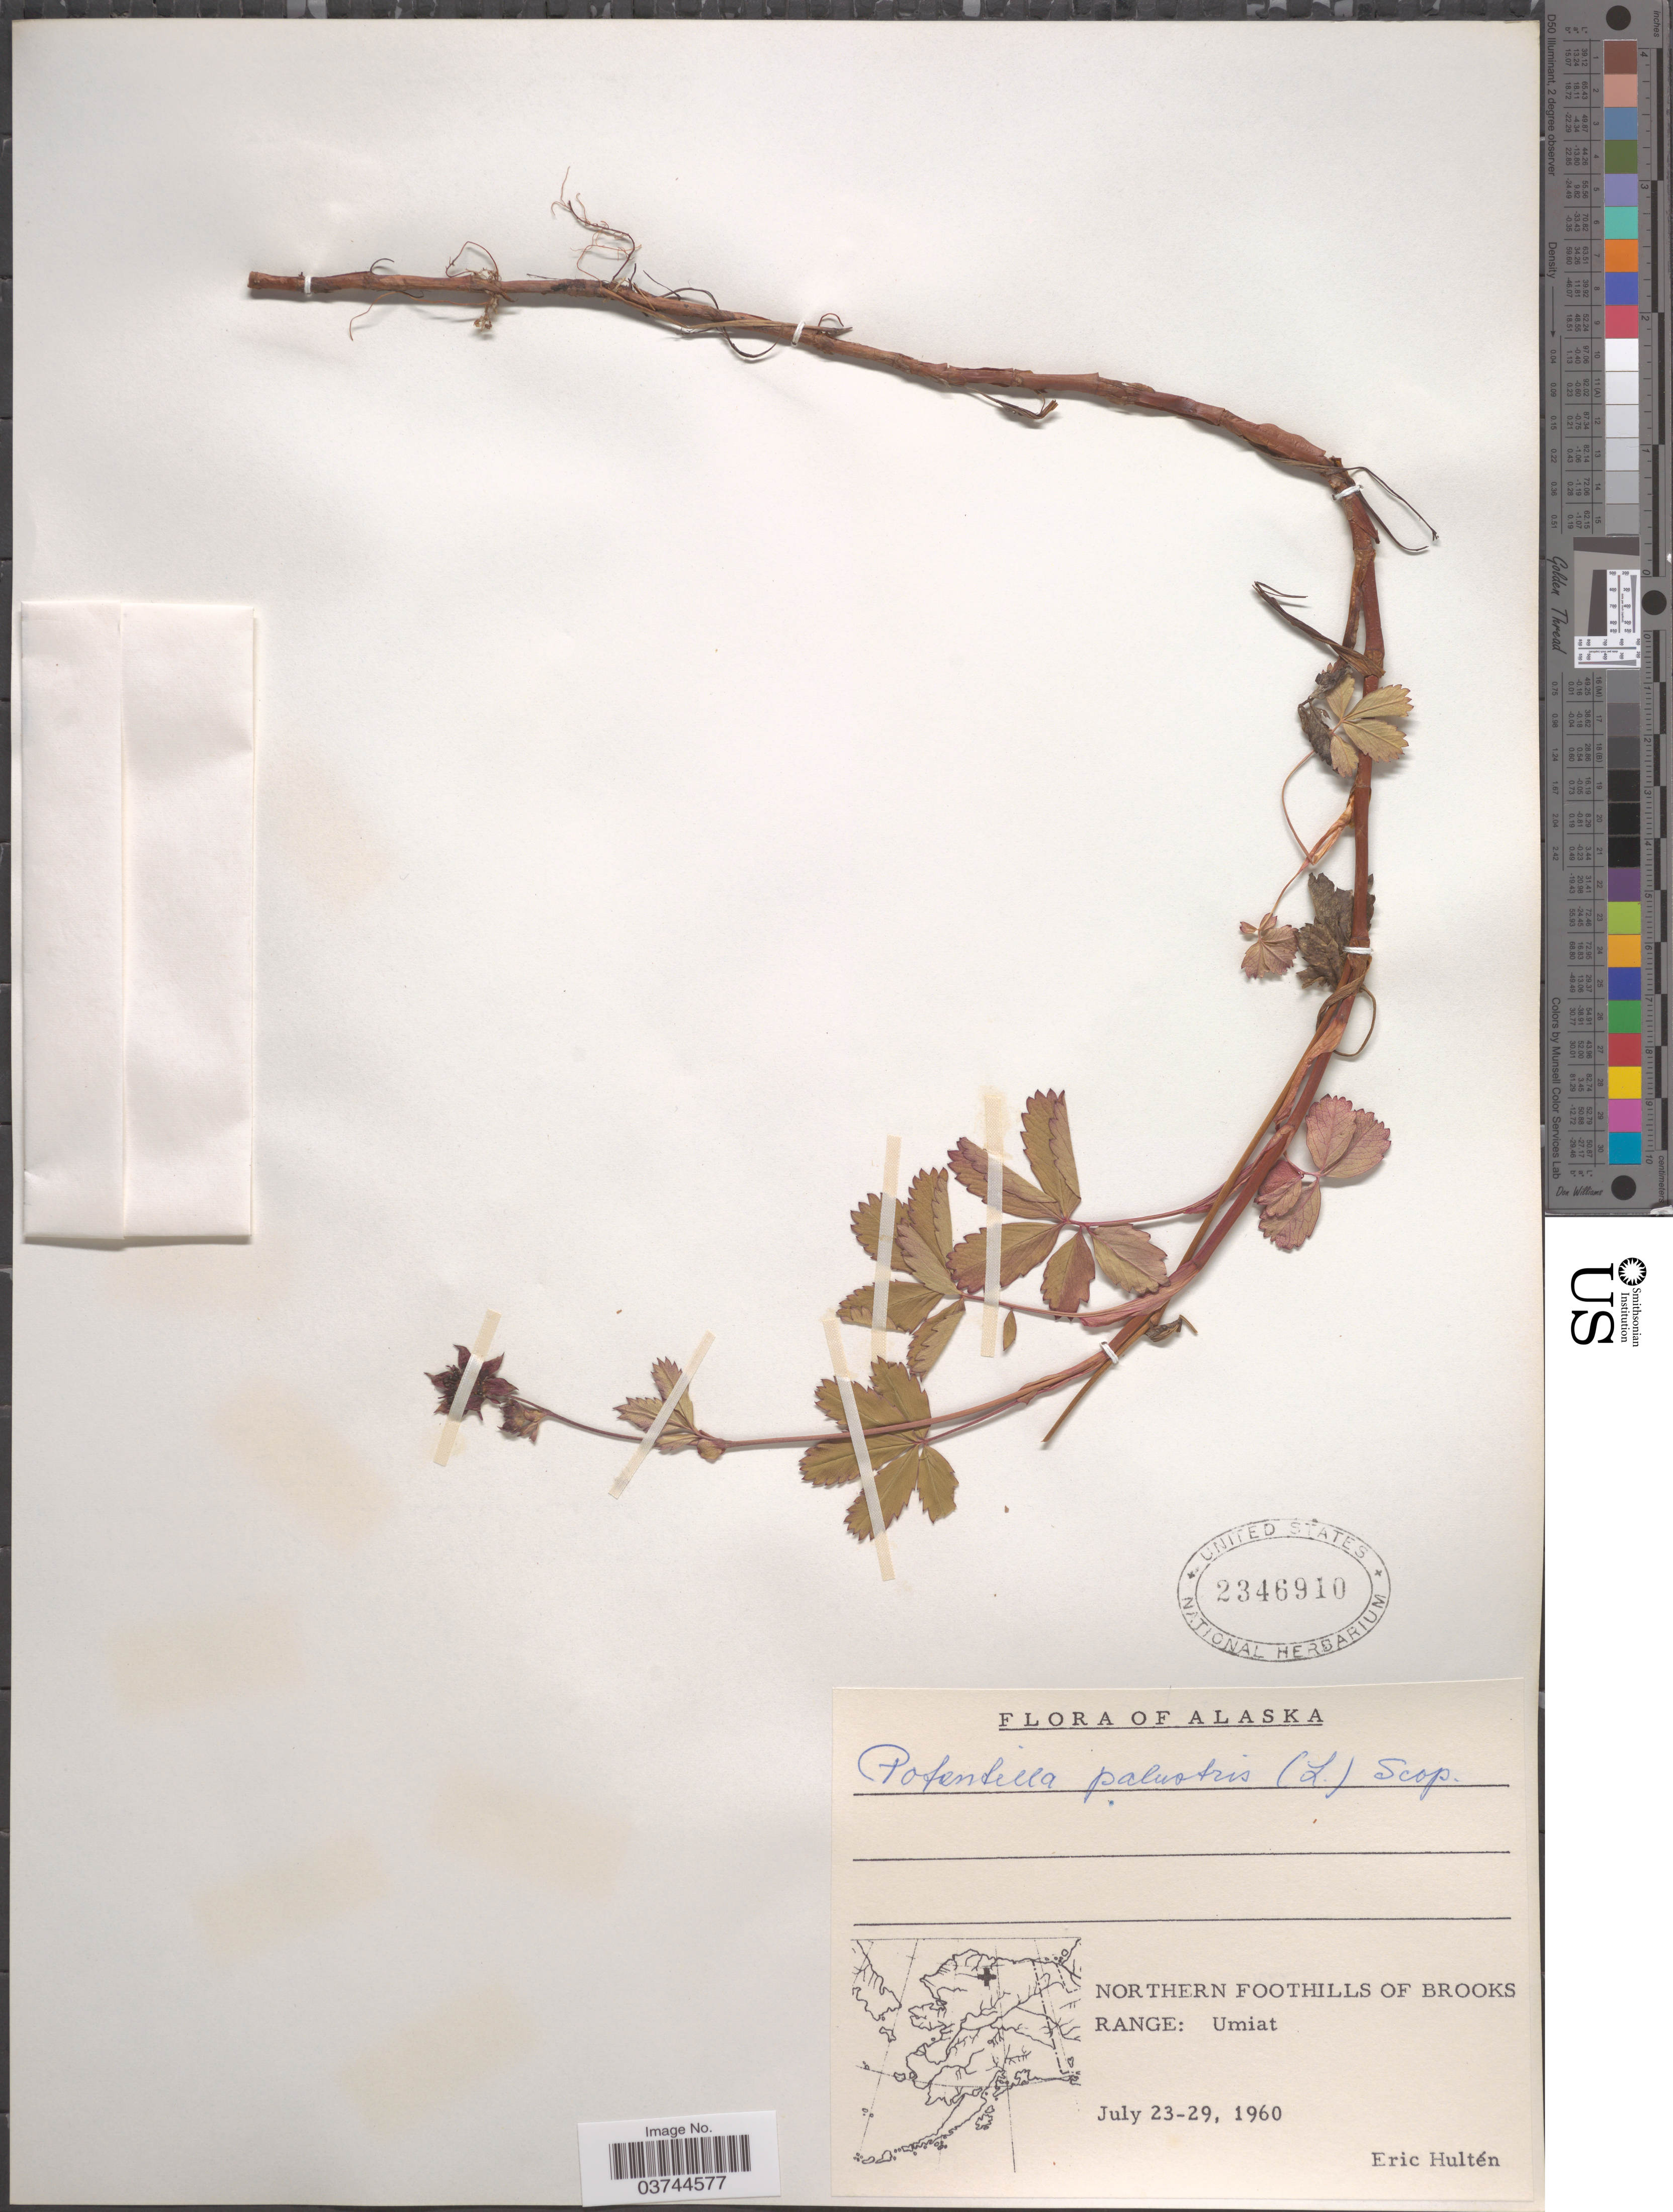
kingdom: Plantae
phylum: Tracheophyta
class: Magnoliopsida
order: Rosales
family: Rosaceae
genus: Comarum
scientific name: Comarum palustre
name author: L.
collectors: E. G. Hultén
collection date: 1960-07-23/1960-07-29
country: United States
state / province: Alaska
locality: Northern Foothills of Brooks Range: Umiat.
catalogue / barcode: US 2346910